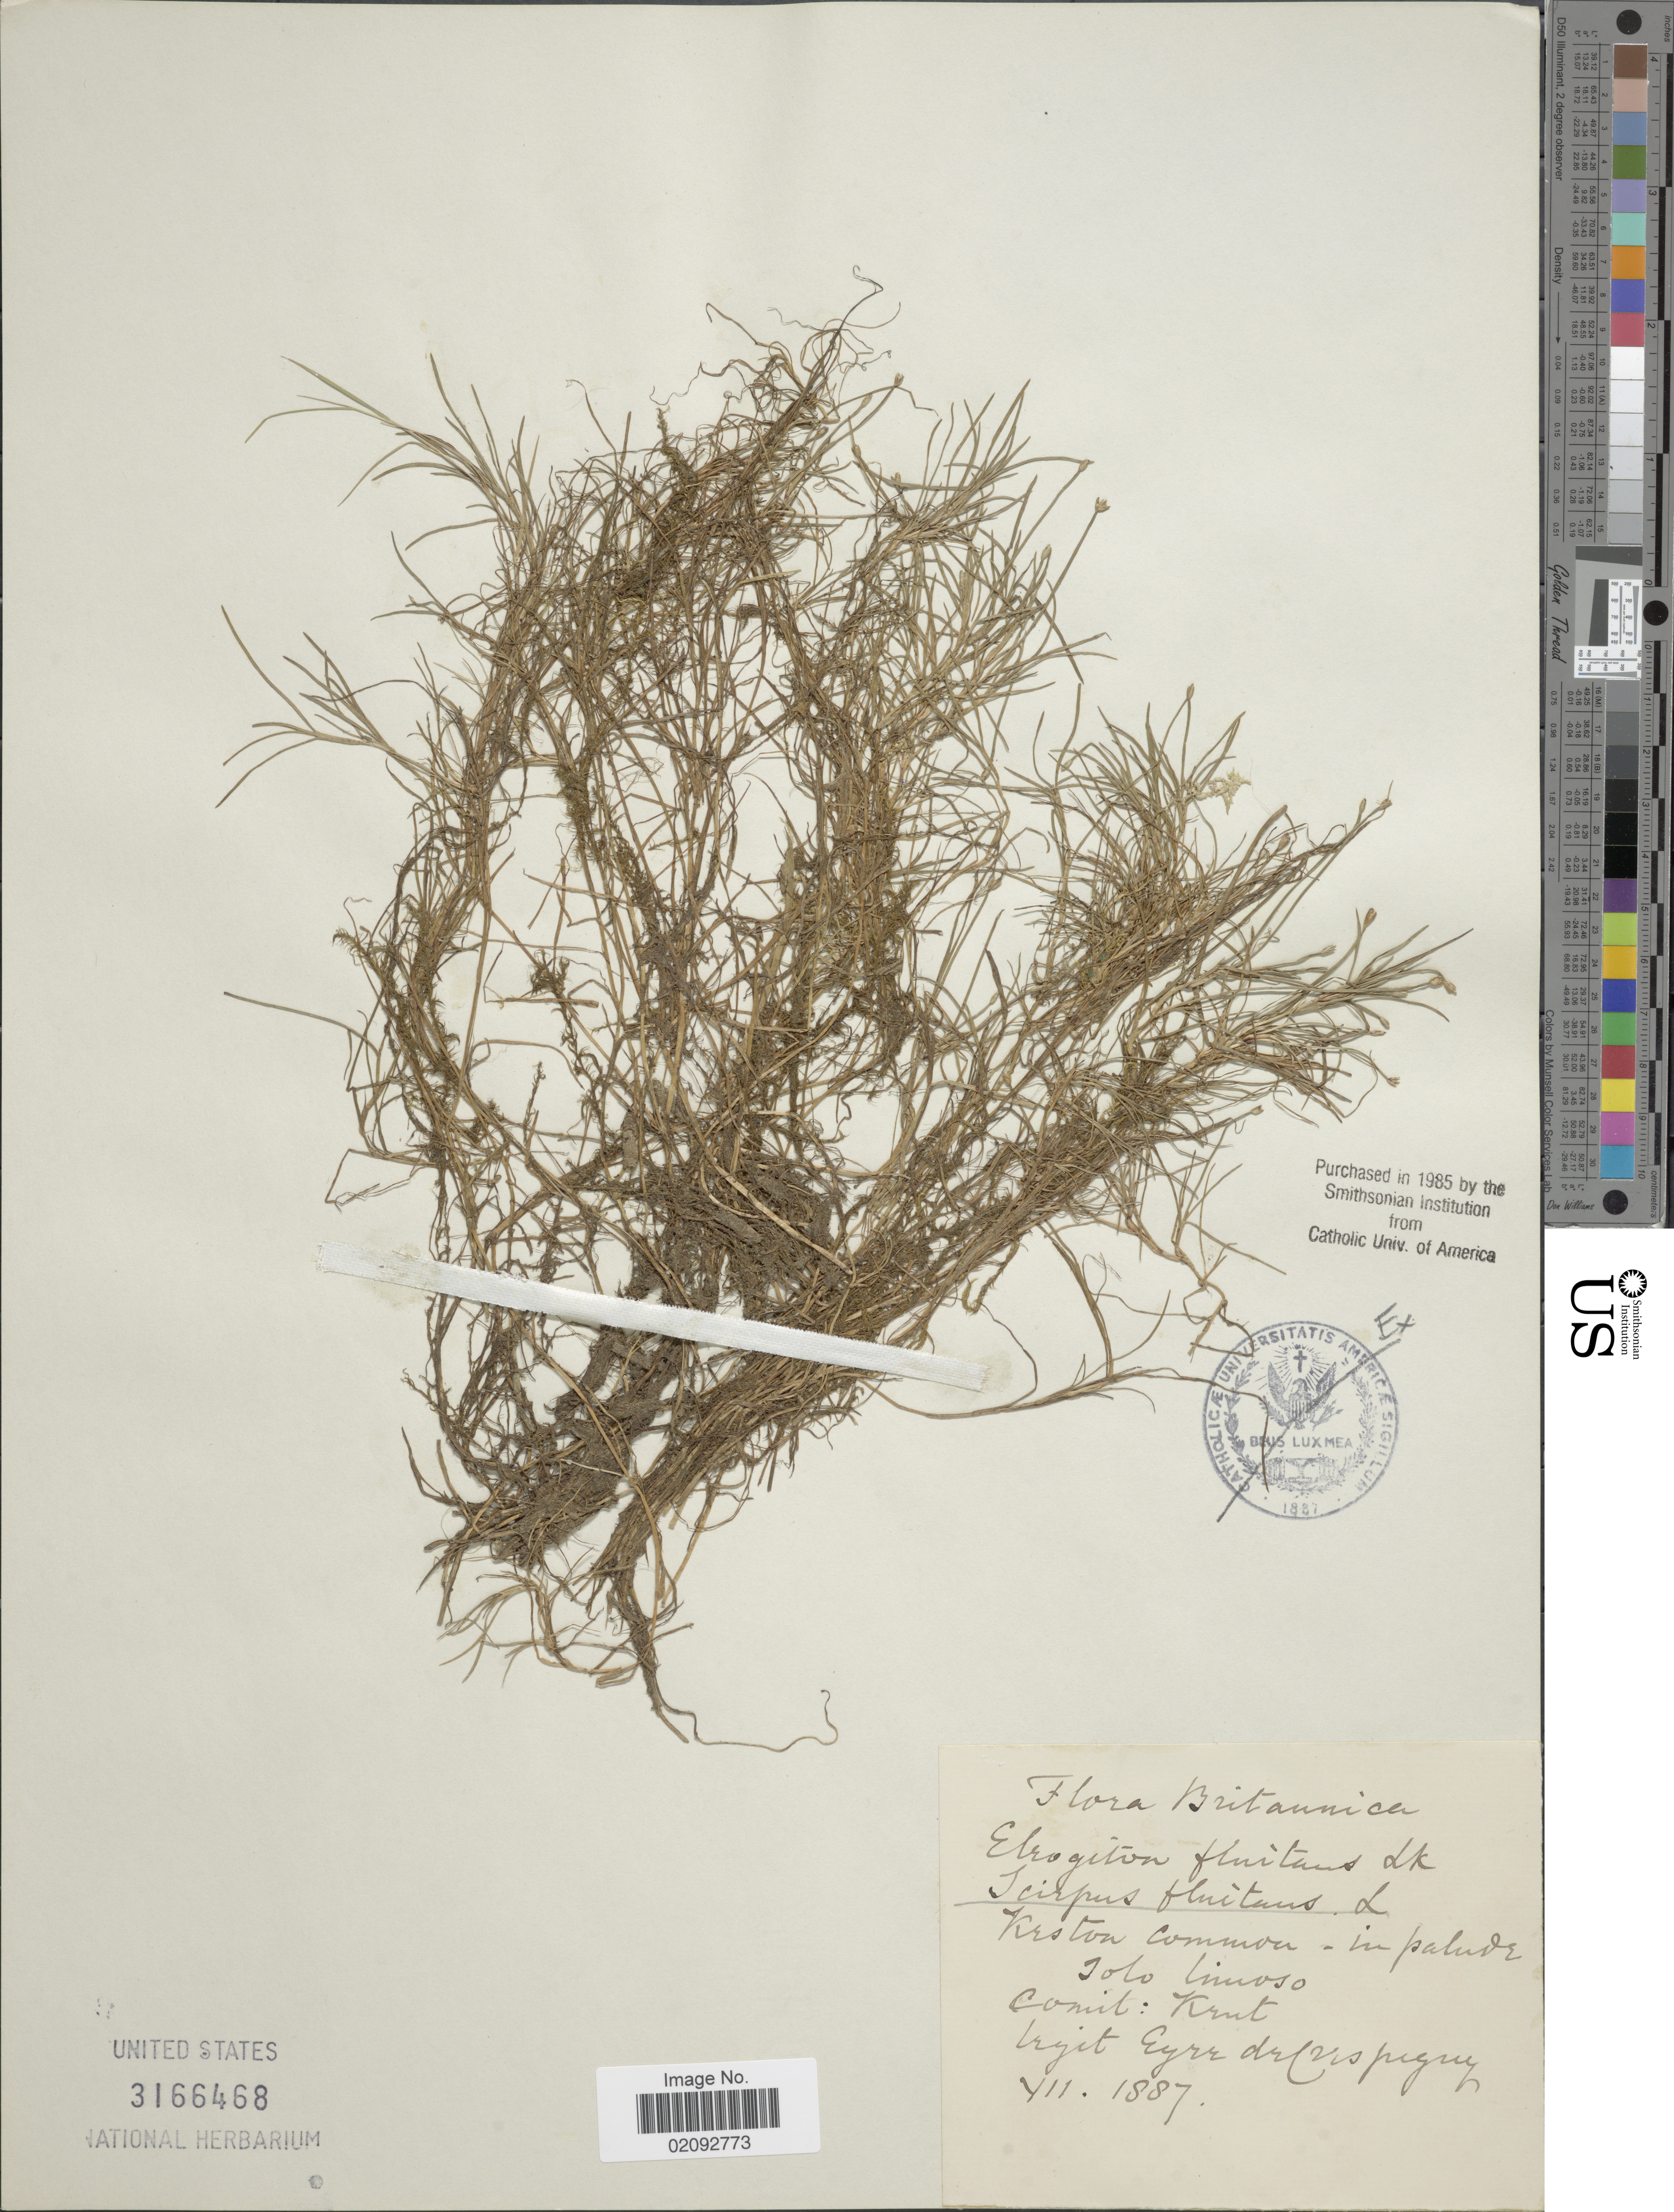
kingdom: Plantae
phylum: Tracheophyta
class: Liliopsida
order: Poales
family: Cyperaceae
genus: Isolepis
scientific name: Isolepis fluitans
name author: (L.) R. Br.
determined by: Strong, Mark T., (BOT), Smithsonian Institution - National Museum of Natural History (UNITED STATES)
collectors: E. de Crespigny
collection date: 1887-07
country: United Kingdom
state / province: England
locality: Britannica, Keston common, in palude solo limoso. Kent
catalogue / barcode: US 3166468